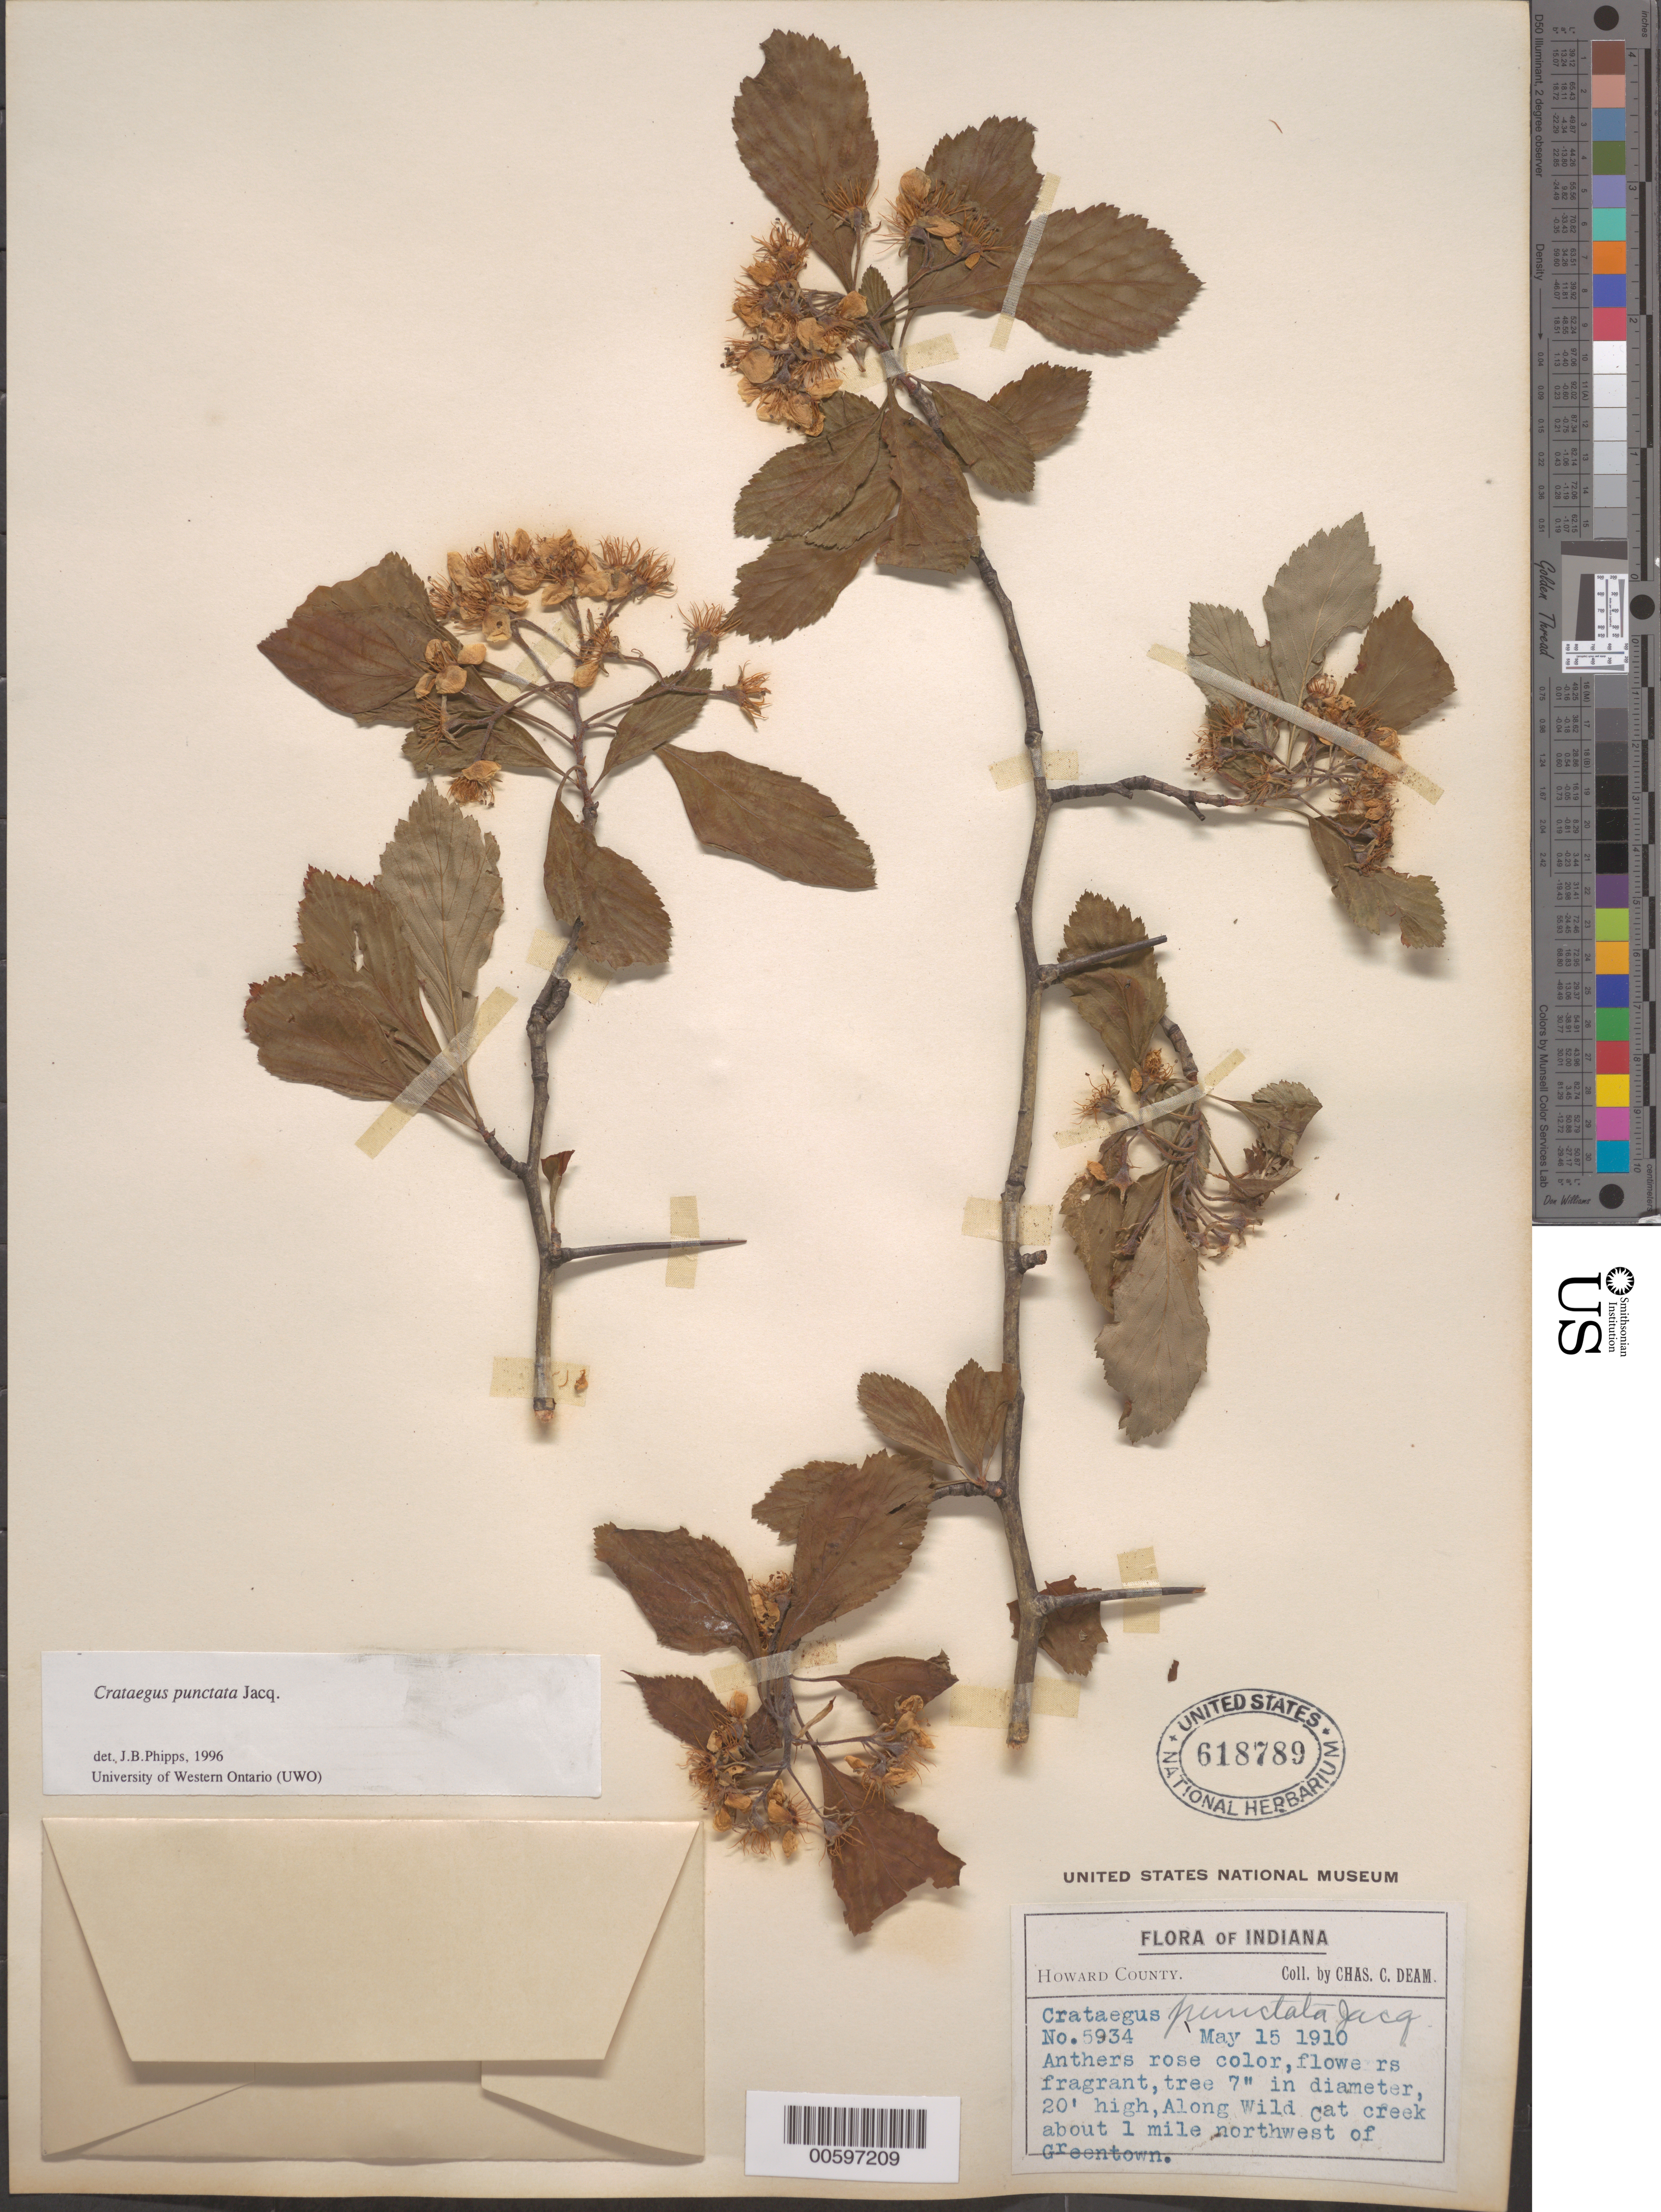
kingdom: Plantae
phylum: Tracheophyta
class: Magnoliopsida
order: Rosales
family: Rosaceae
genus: Crataegus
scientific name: Crataegus punctata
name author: Jacq.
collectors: C. C. Deam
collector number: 5934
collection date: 1910-05-15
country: United States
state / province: Indiana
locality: Howard County. Along Wild Cat creek about 1 mile northwest of Greentown.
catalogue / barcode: US 618789